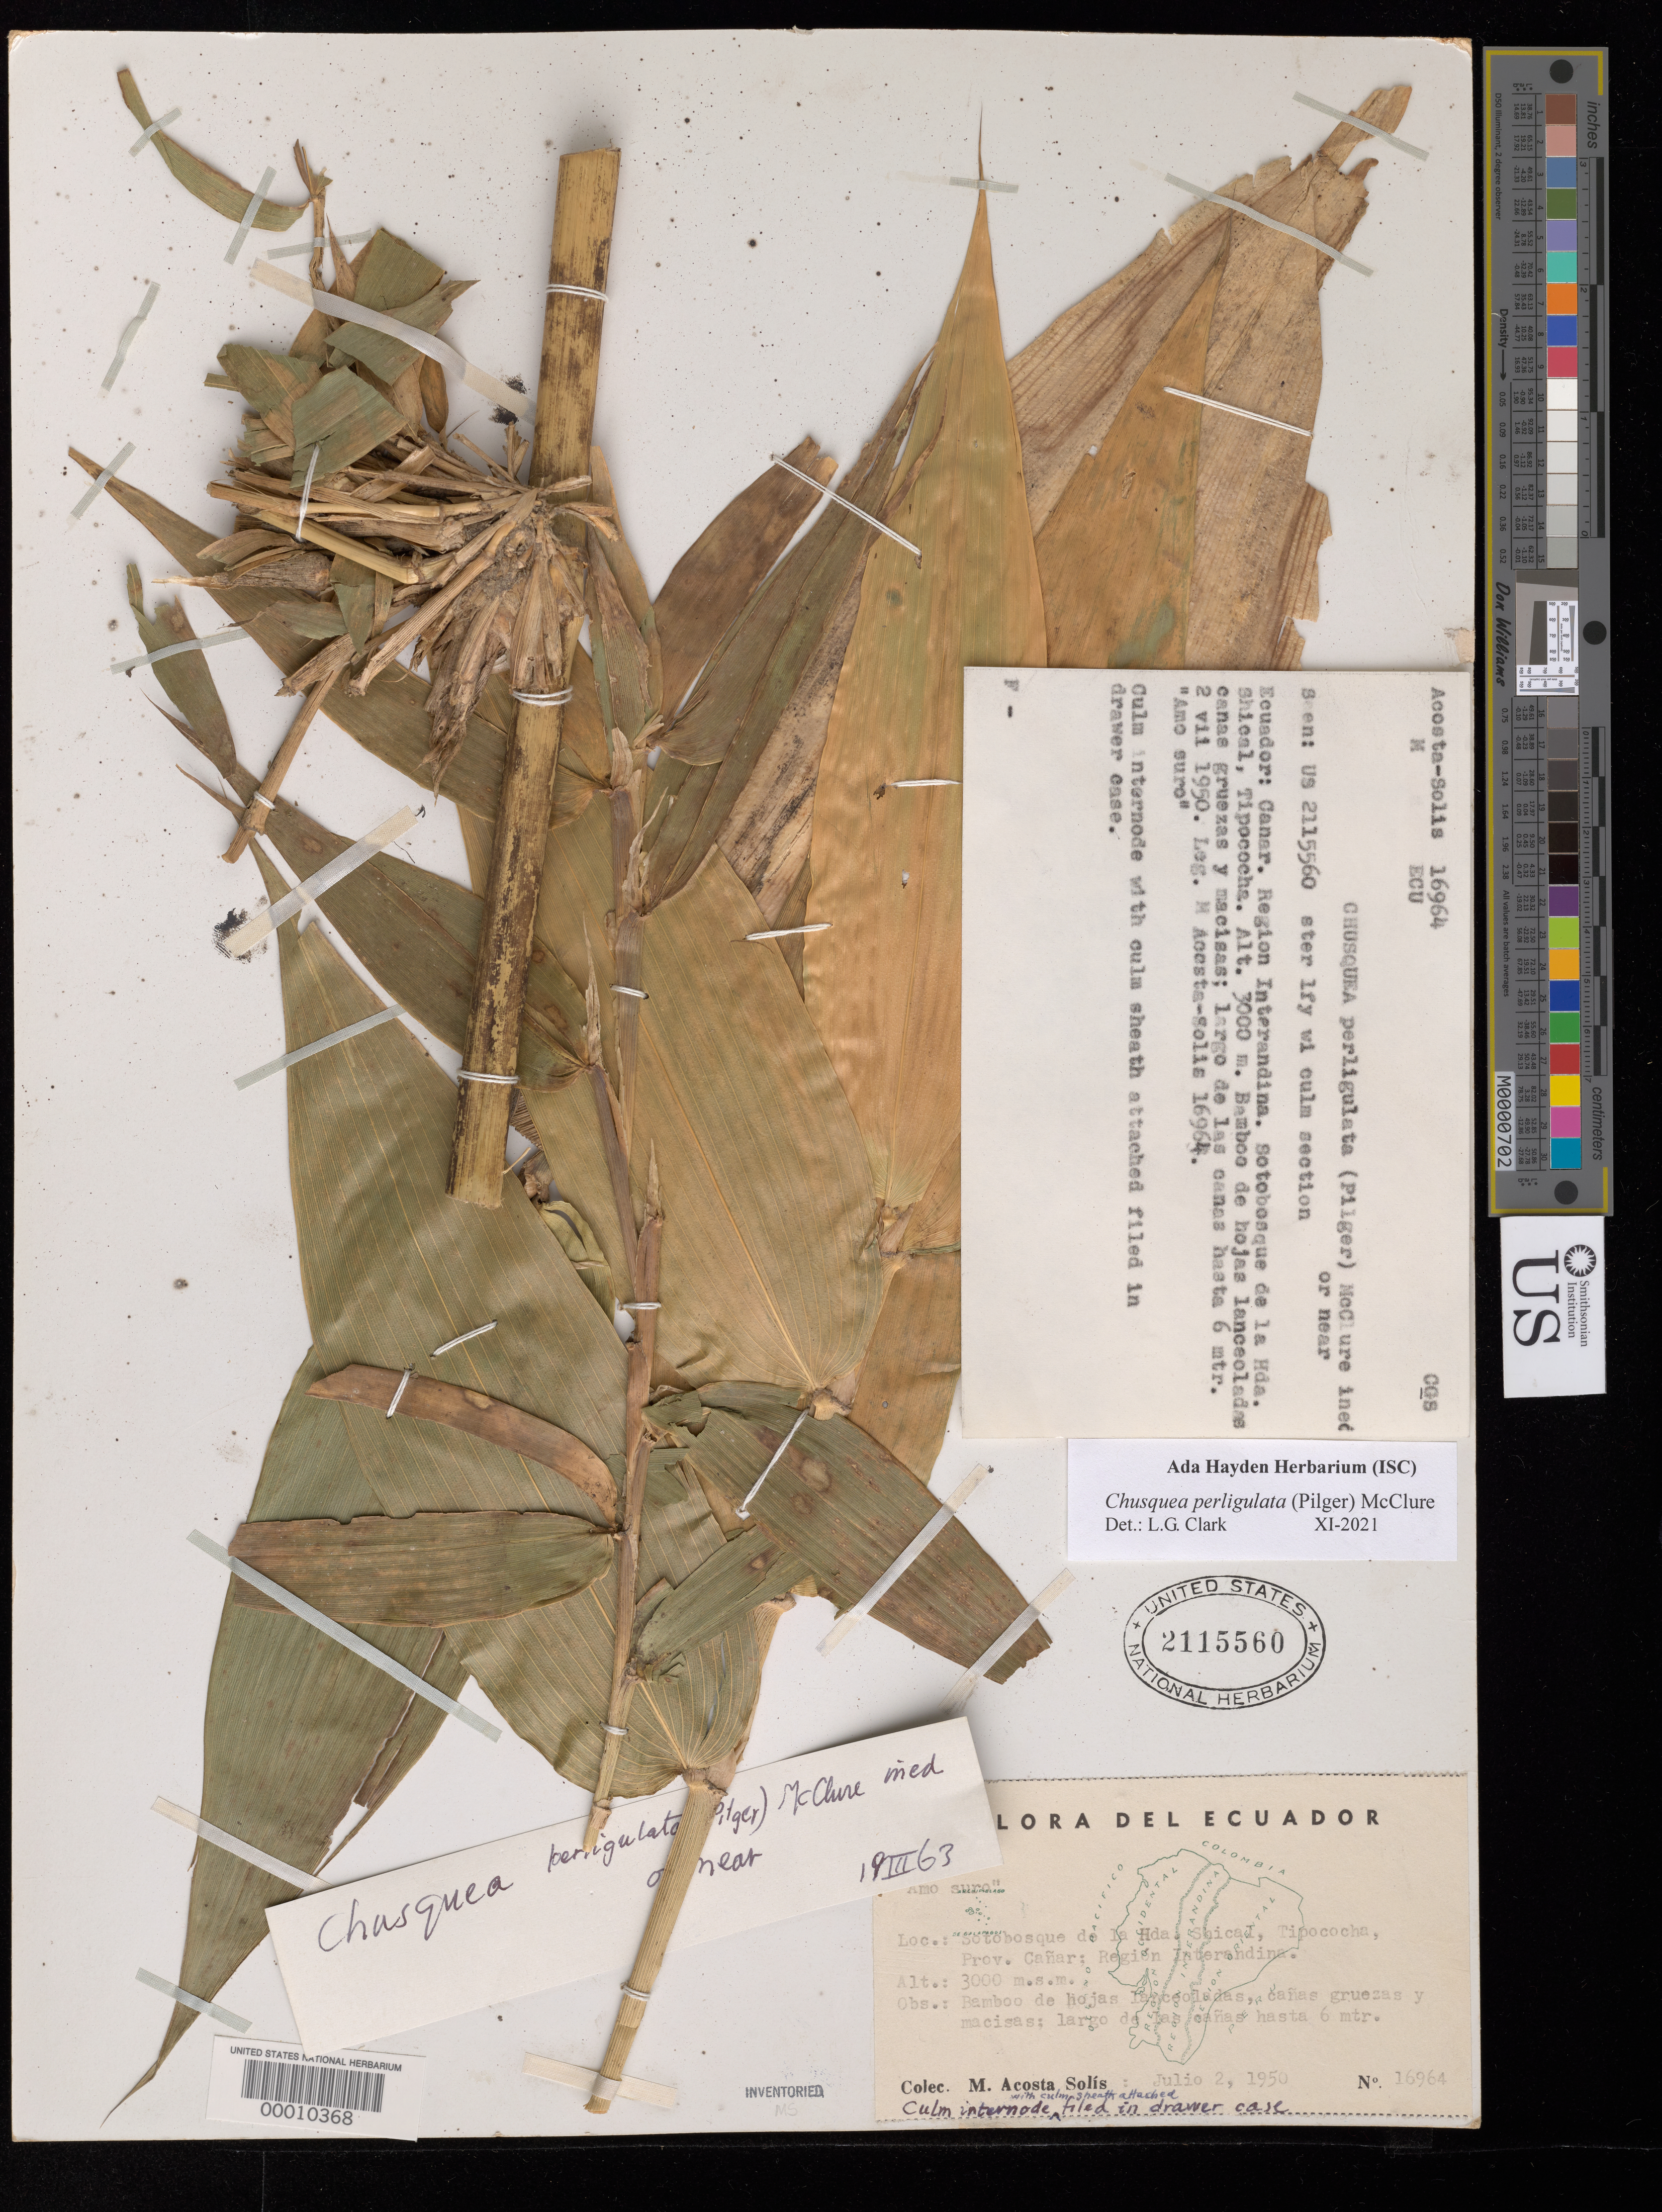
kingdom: Plantae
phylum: Tracheophyta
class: Liliopsida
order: Poales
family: Poaceae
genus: Chusquea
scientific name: Chusquea perligulata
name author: (Pilg.) McClure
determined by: Clark, L. G.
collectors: M. Acosta Solis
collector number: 16964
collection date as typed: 02 Jul 1950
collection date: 1950-07-02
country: Ecuador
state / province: Cañar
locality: SotoBosque, Shical, Tipococha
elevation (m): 3000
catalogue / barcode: US 2115560